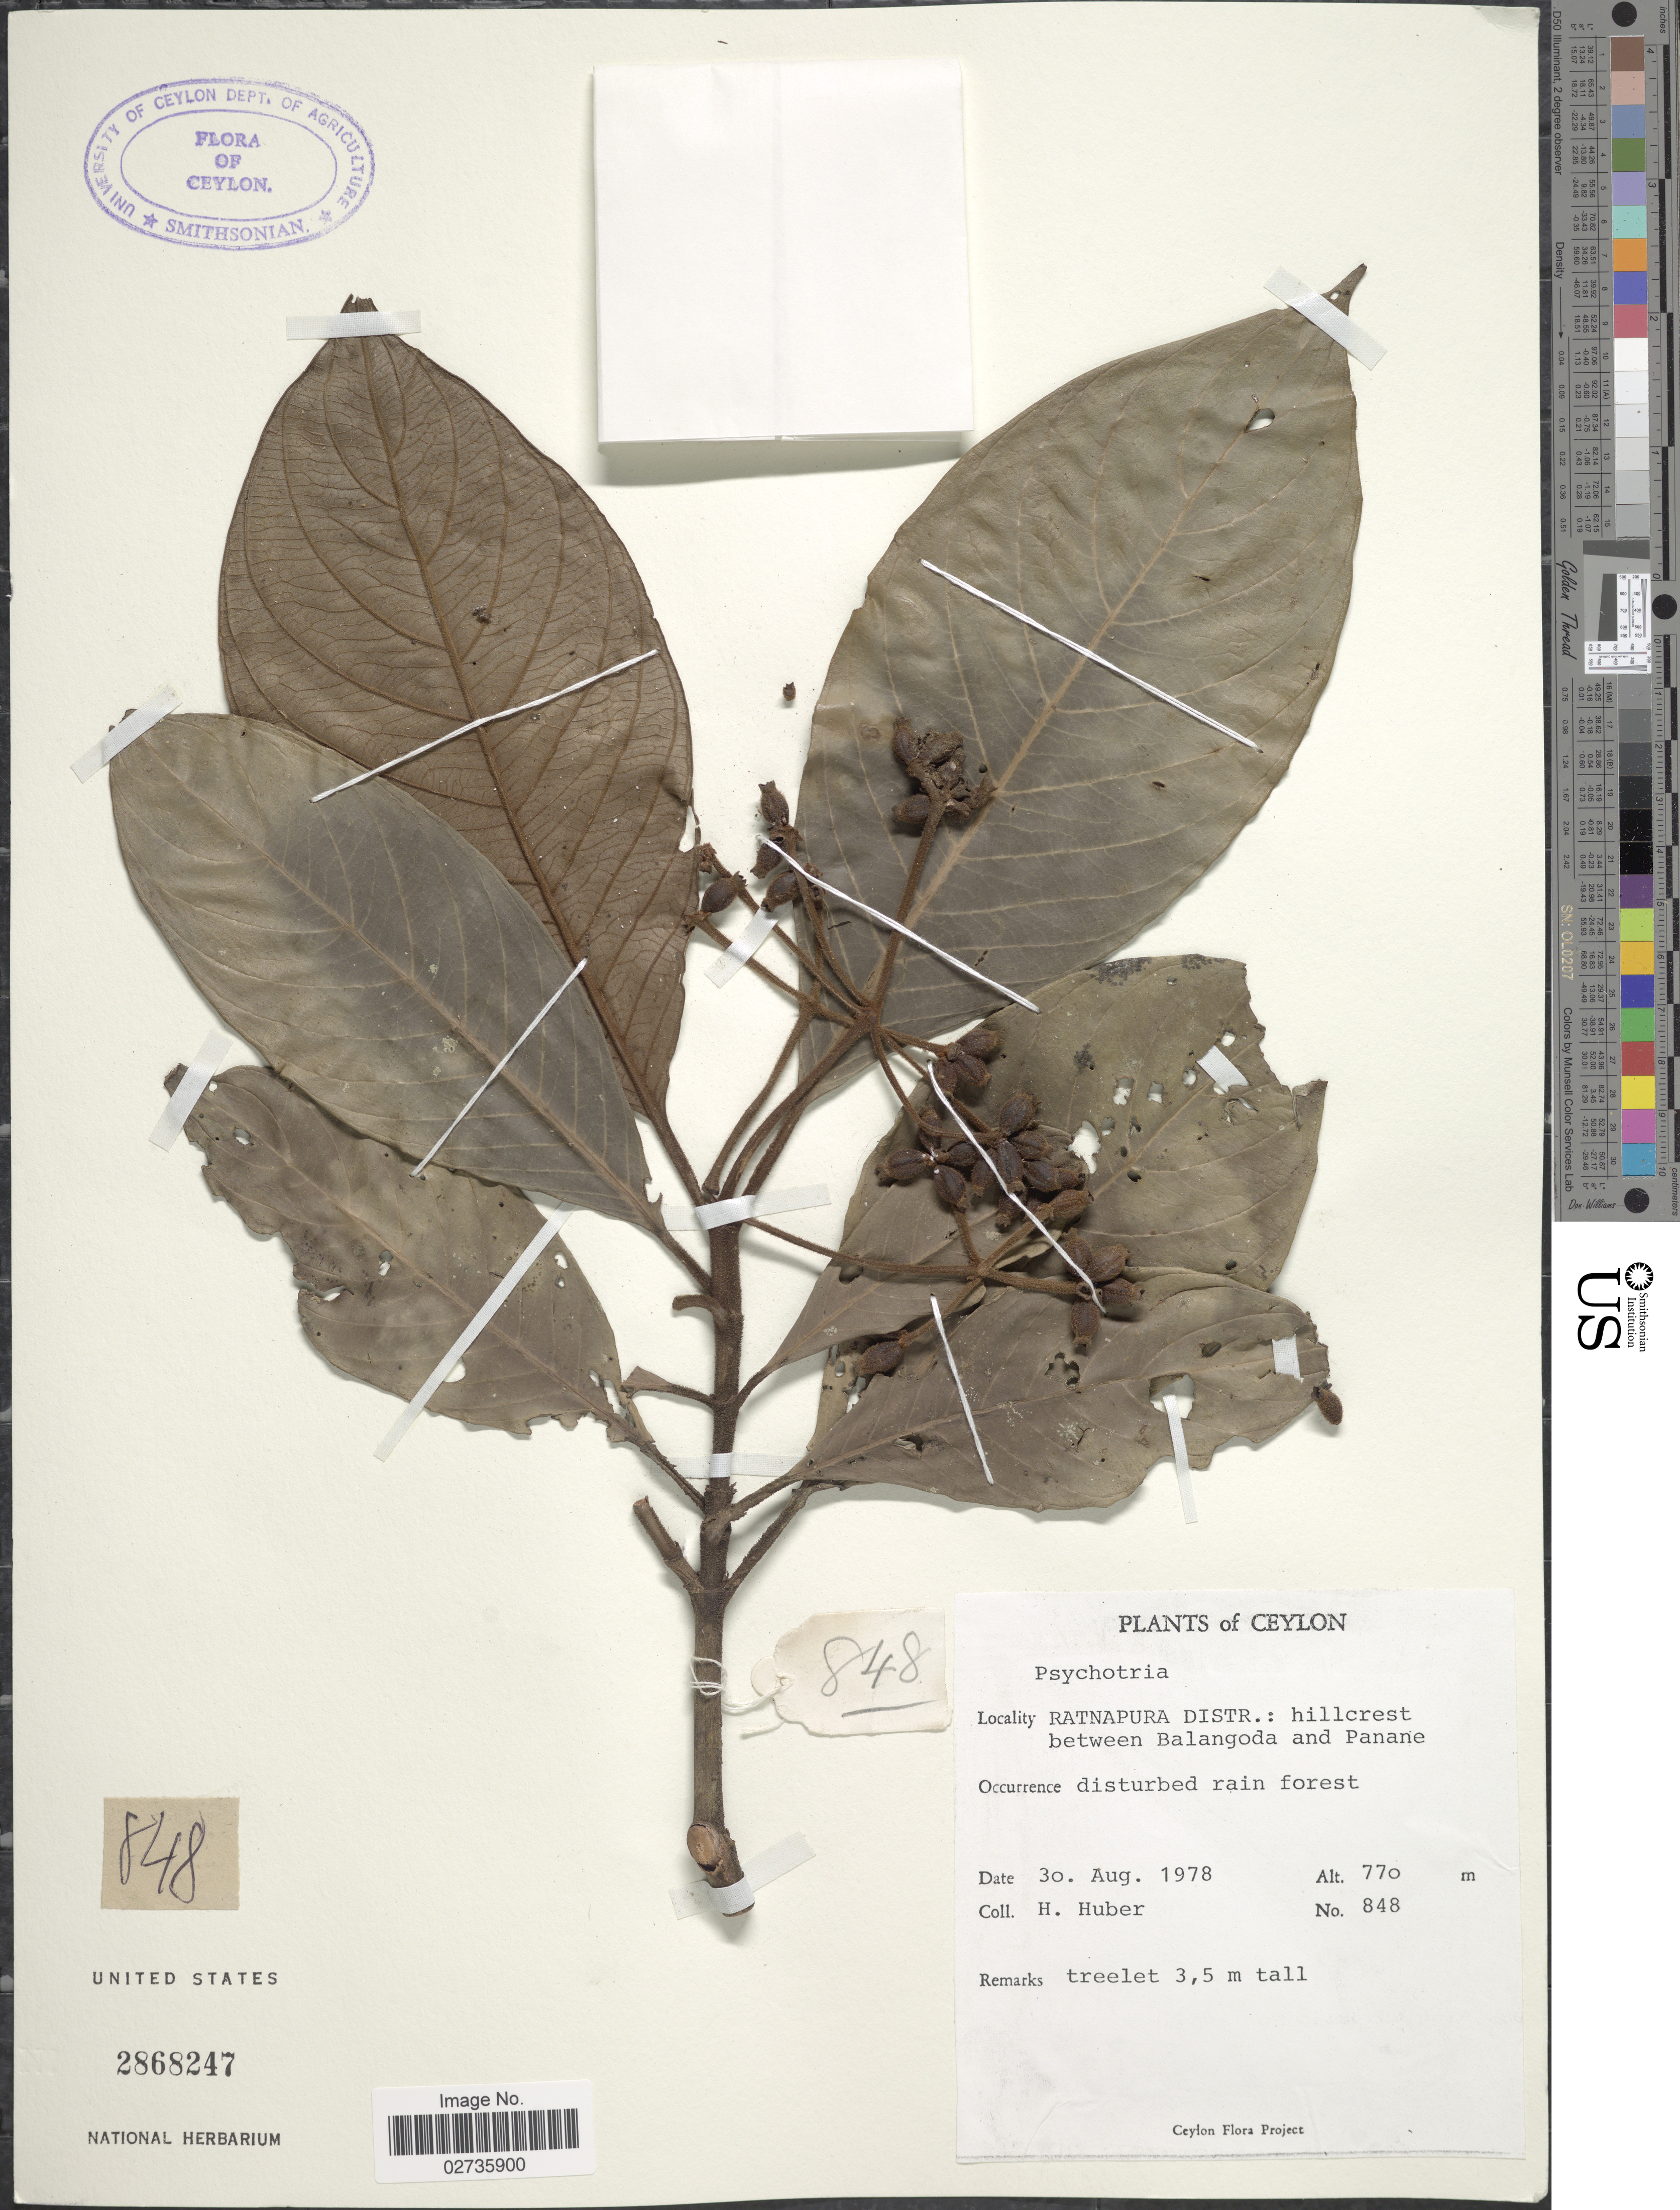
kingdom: Plantae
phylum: Tracheophyta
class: Magnoliopsida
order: Gentianales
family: Rubiaceae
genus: Psychotria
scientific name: Psychotria sp.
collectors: H. Huber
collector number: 848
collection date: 1978-08-30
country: Sri Lanka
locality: Ceylon, Ratnapura Distr: hillcrest between Balangoda and Paname, disturbed rain forest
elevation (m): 770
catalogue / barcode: US 2868247